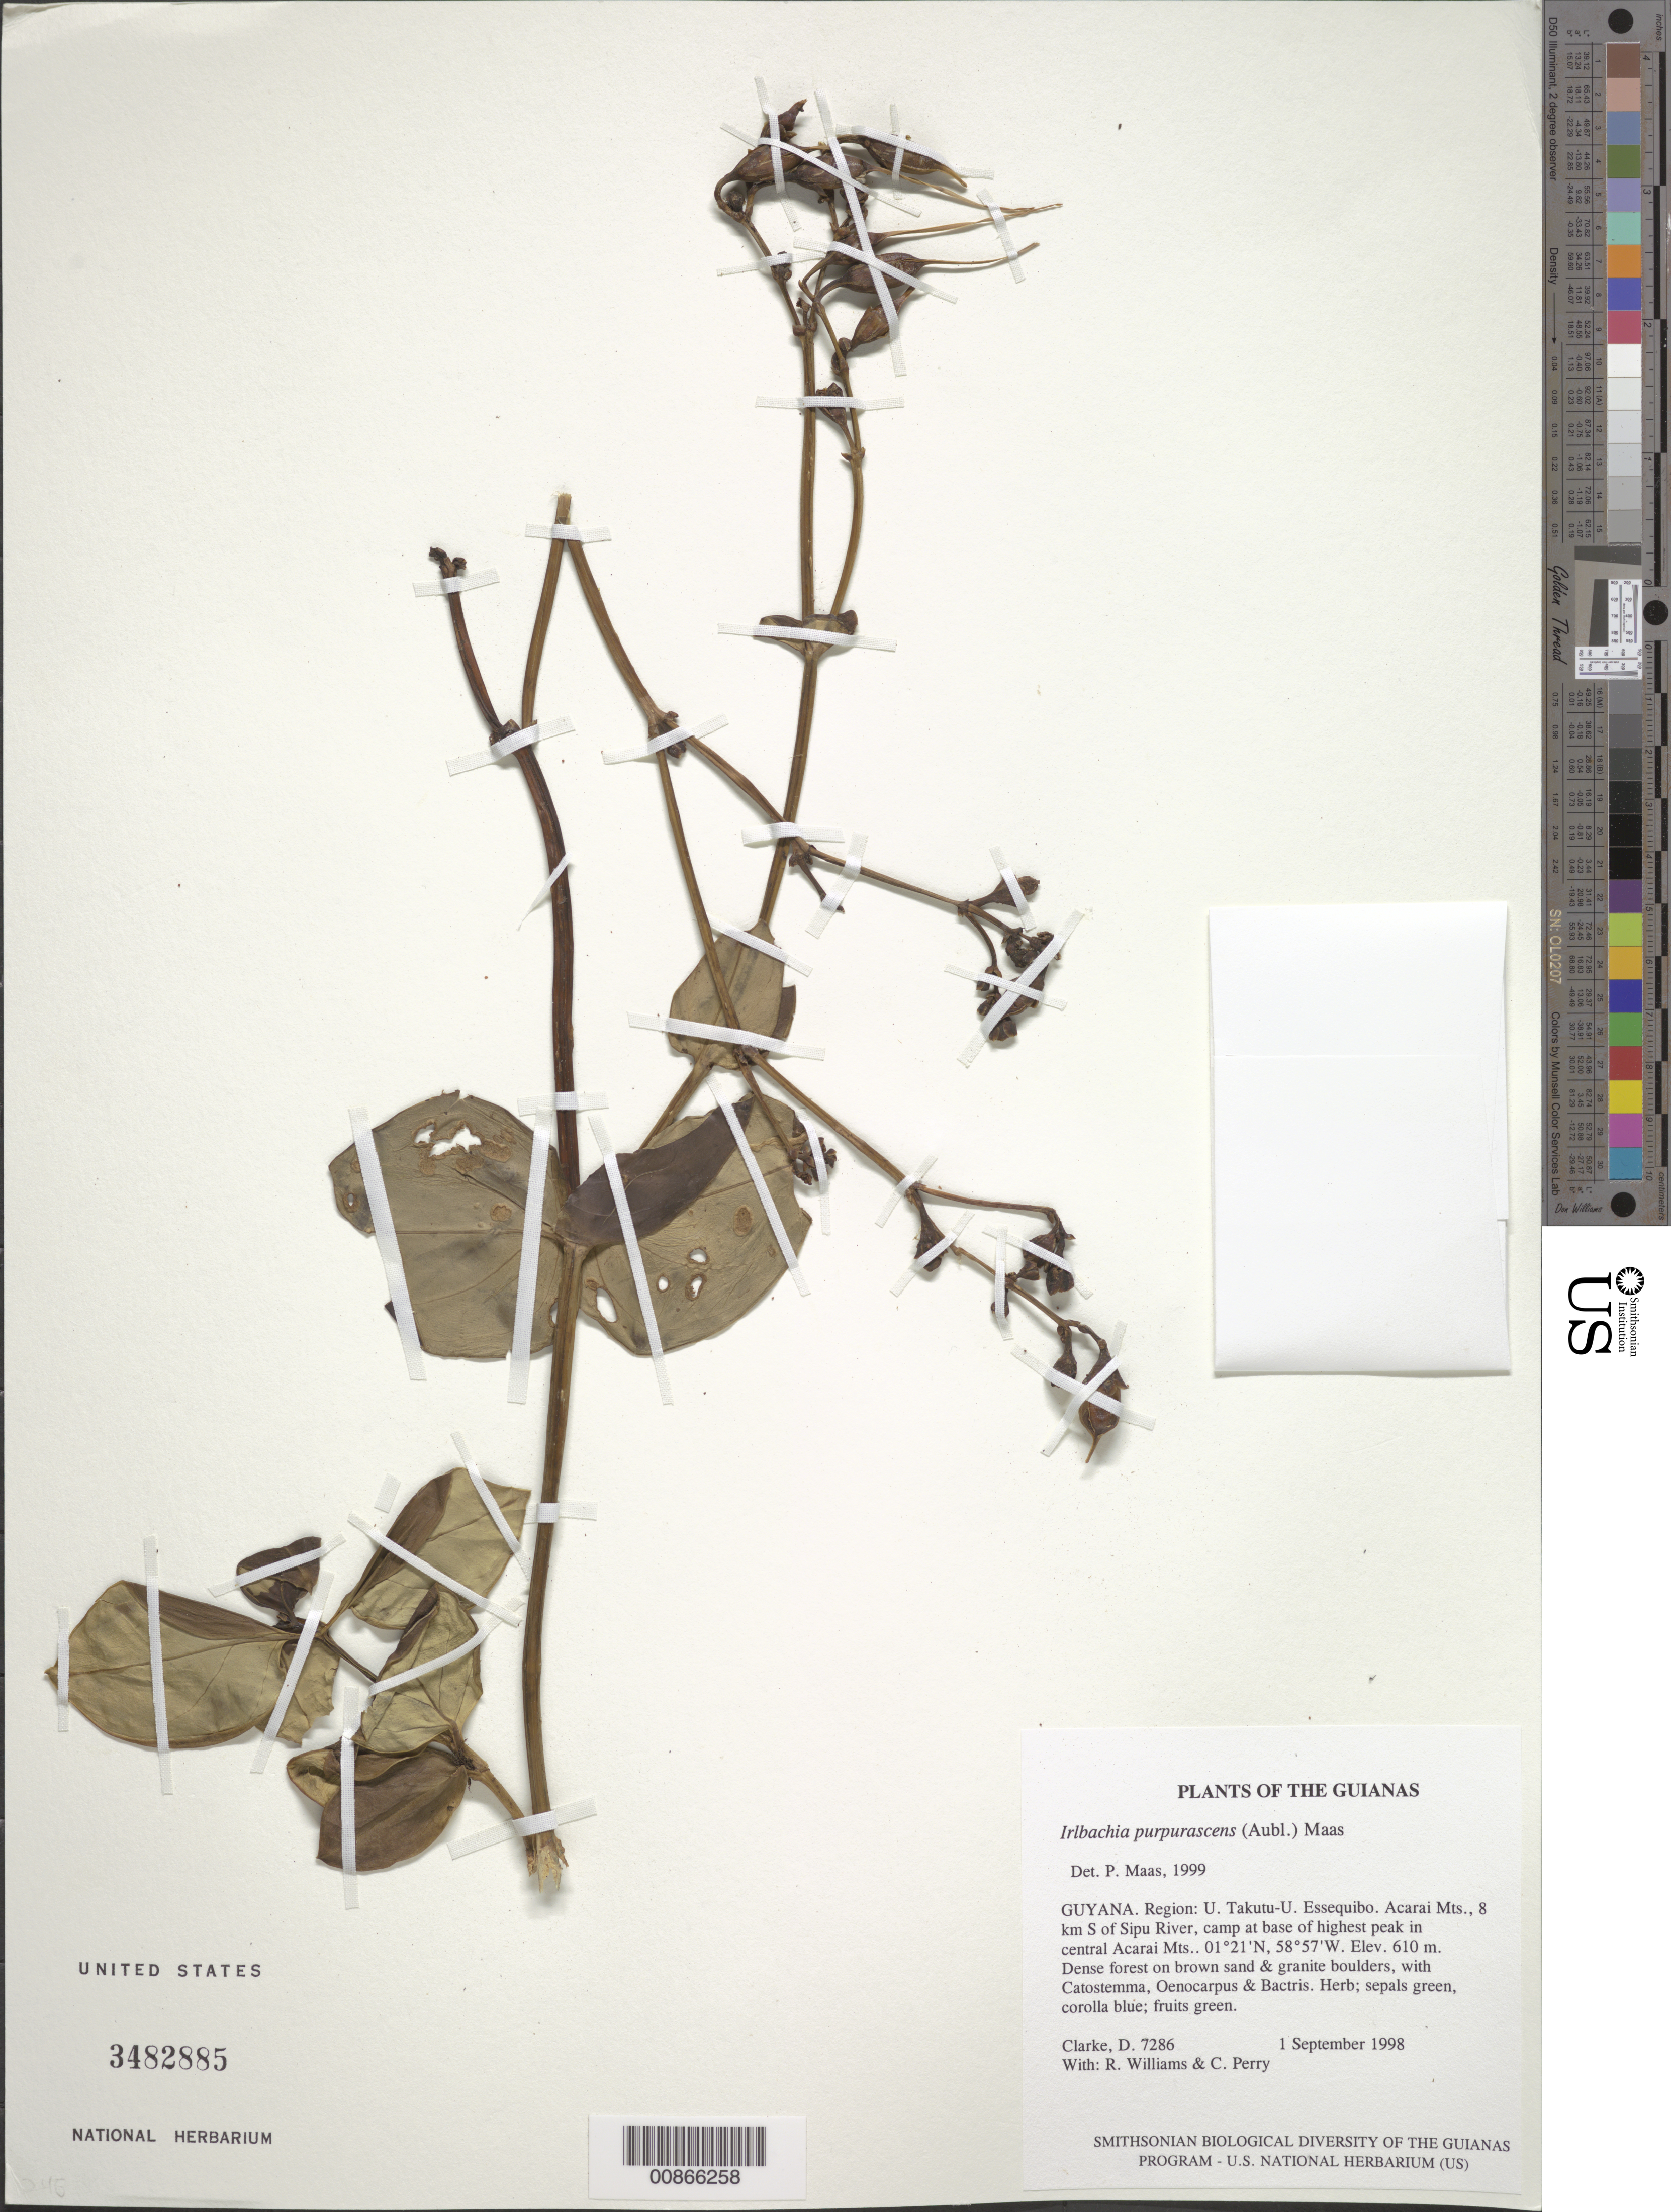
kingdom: Plantae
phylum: Tracheophyta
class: Magnoliopsida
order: Gentianales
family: Gentianaceae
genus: Irlbachia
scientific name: Irlbachia purpurascens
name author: (Aubl.) Maas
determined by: Maas, Paul J. M.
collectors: H. D. Clarke, R. Williams & C. Perry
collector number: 7286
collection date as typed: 1 September 1998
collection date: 1998-09-01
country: Guyana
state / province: U. Takutu-U. Essequibo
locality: Acarai Mts., 10 km S of Sipu River, summit of highest peak in central Acarai Mts.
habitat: Dense forest on brown sand & granite boulders, with Catostemma, Oenocarpus & Bactris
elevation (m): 1100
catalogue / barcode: US 3482885